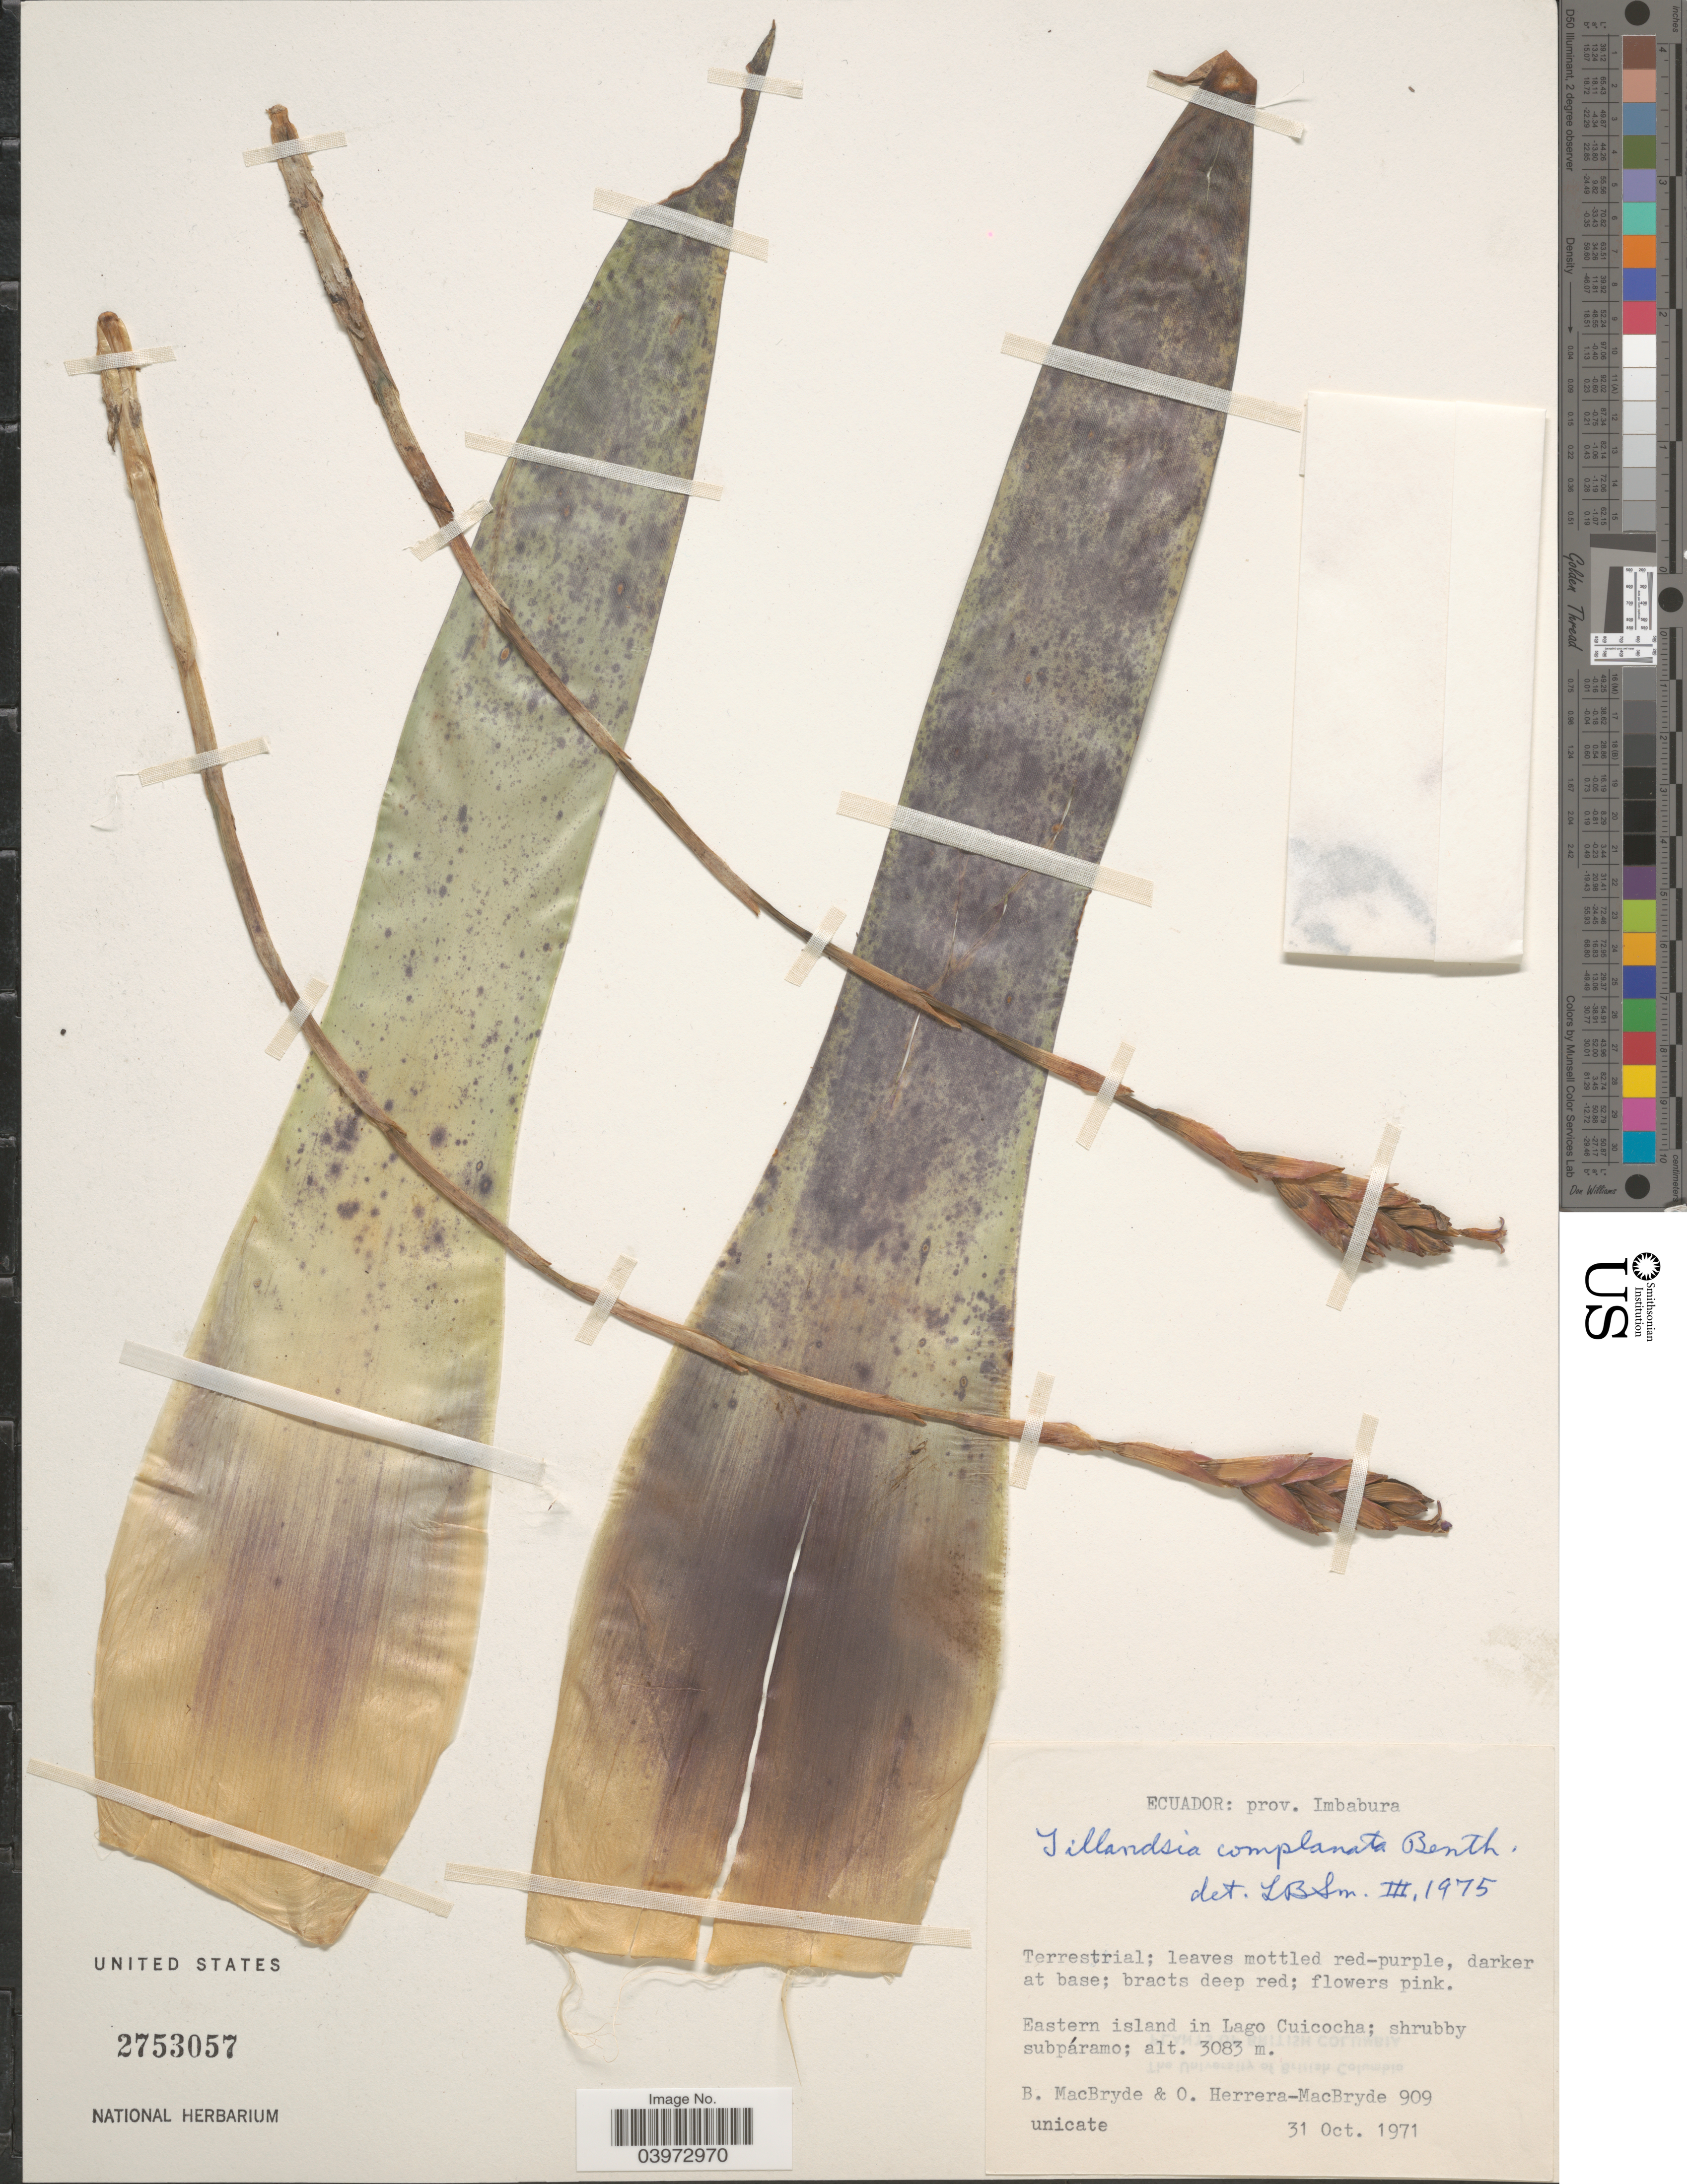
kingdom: Plantae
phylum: Tracheophyta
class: Liliopsida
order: Poales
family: Bromeliaceae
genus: Tillandsia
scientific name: Tillandsia complanata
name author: Benth.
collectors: B. MacBryde & O. Herrera-Macbryde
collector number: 909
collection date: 1971-10-31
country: Ecuador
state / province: Imbabura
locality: Eastern island in Lago Cuicocha.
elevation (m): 3083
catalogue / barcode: US 2753057